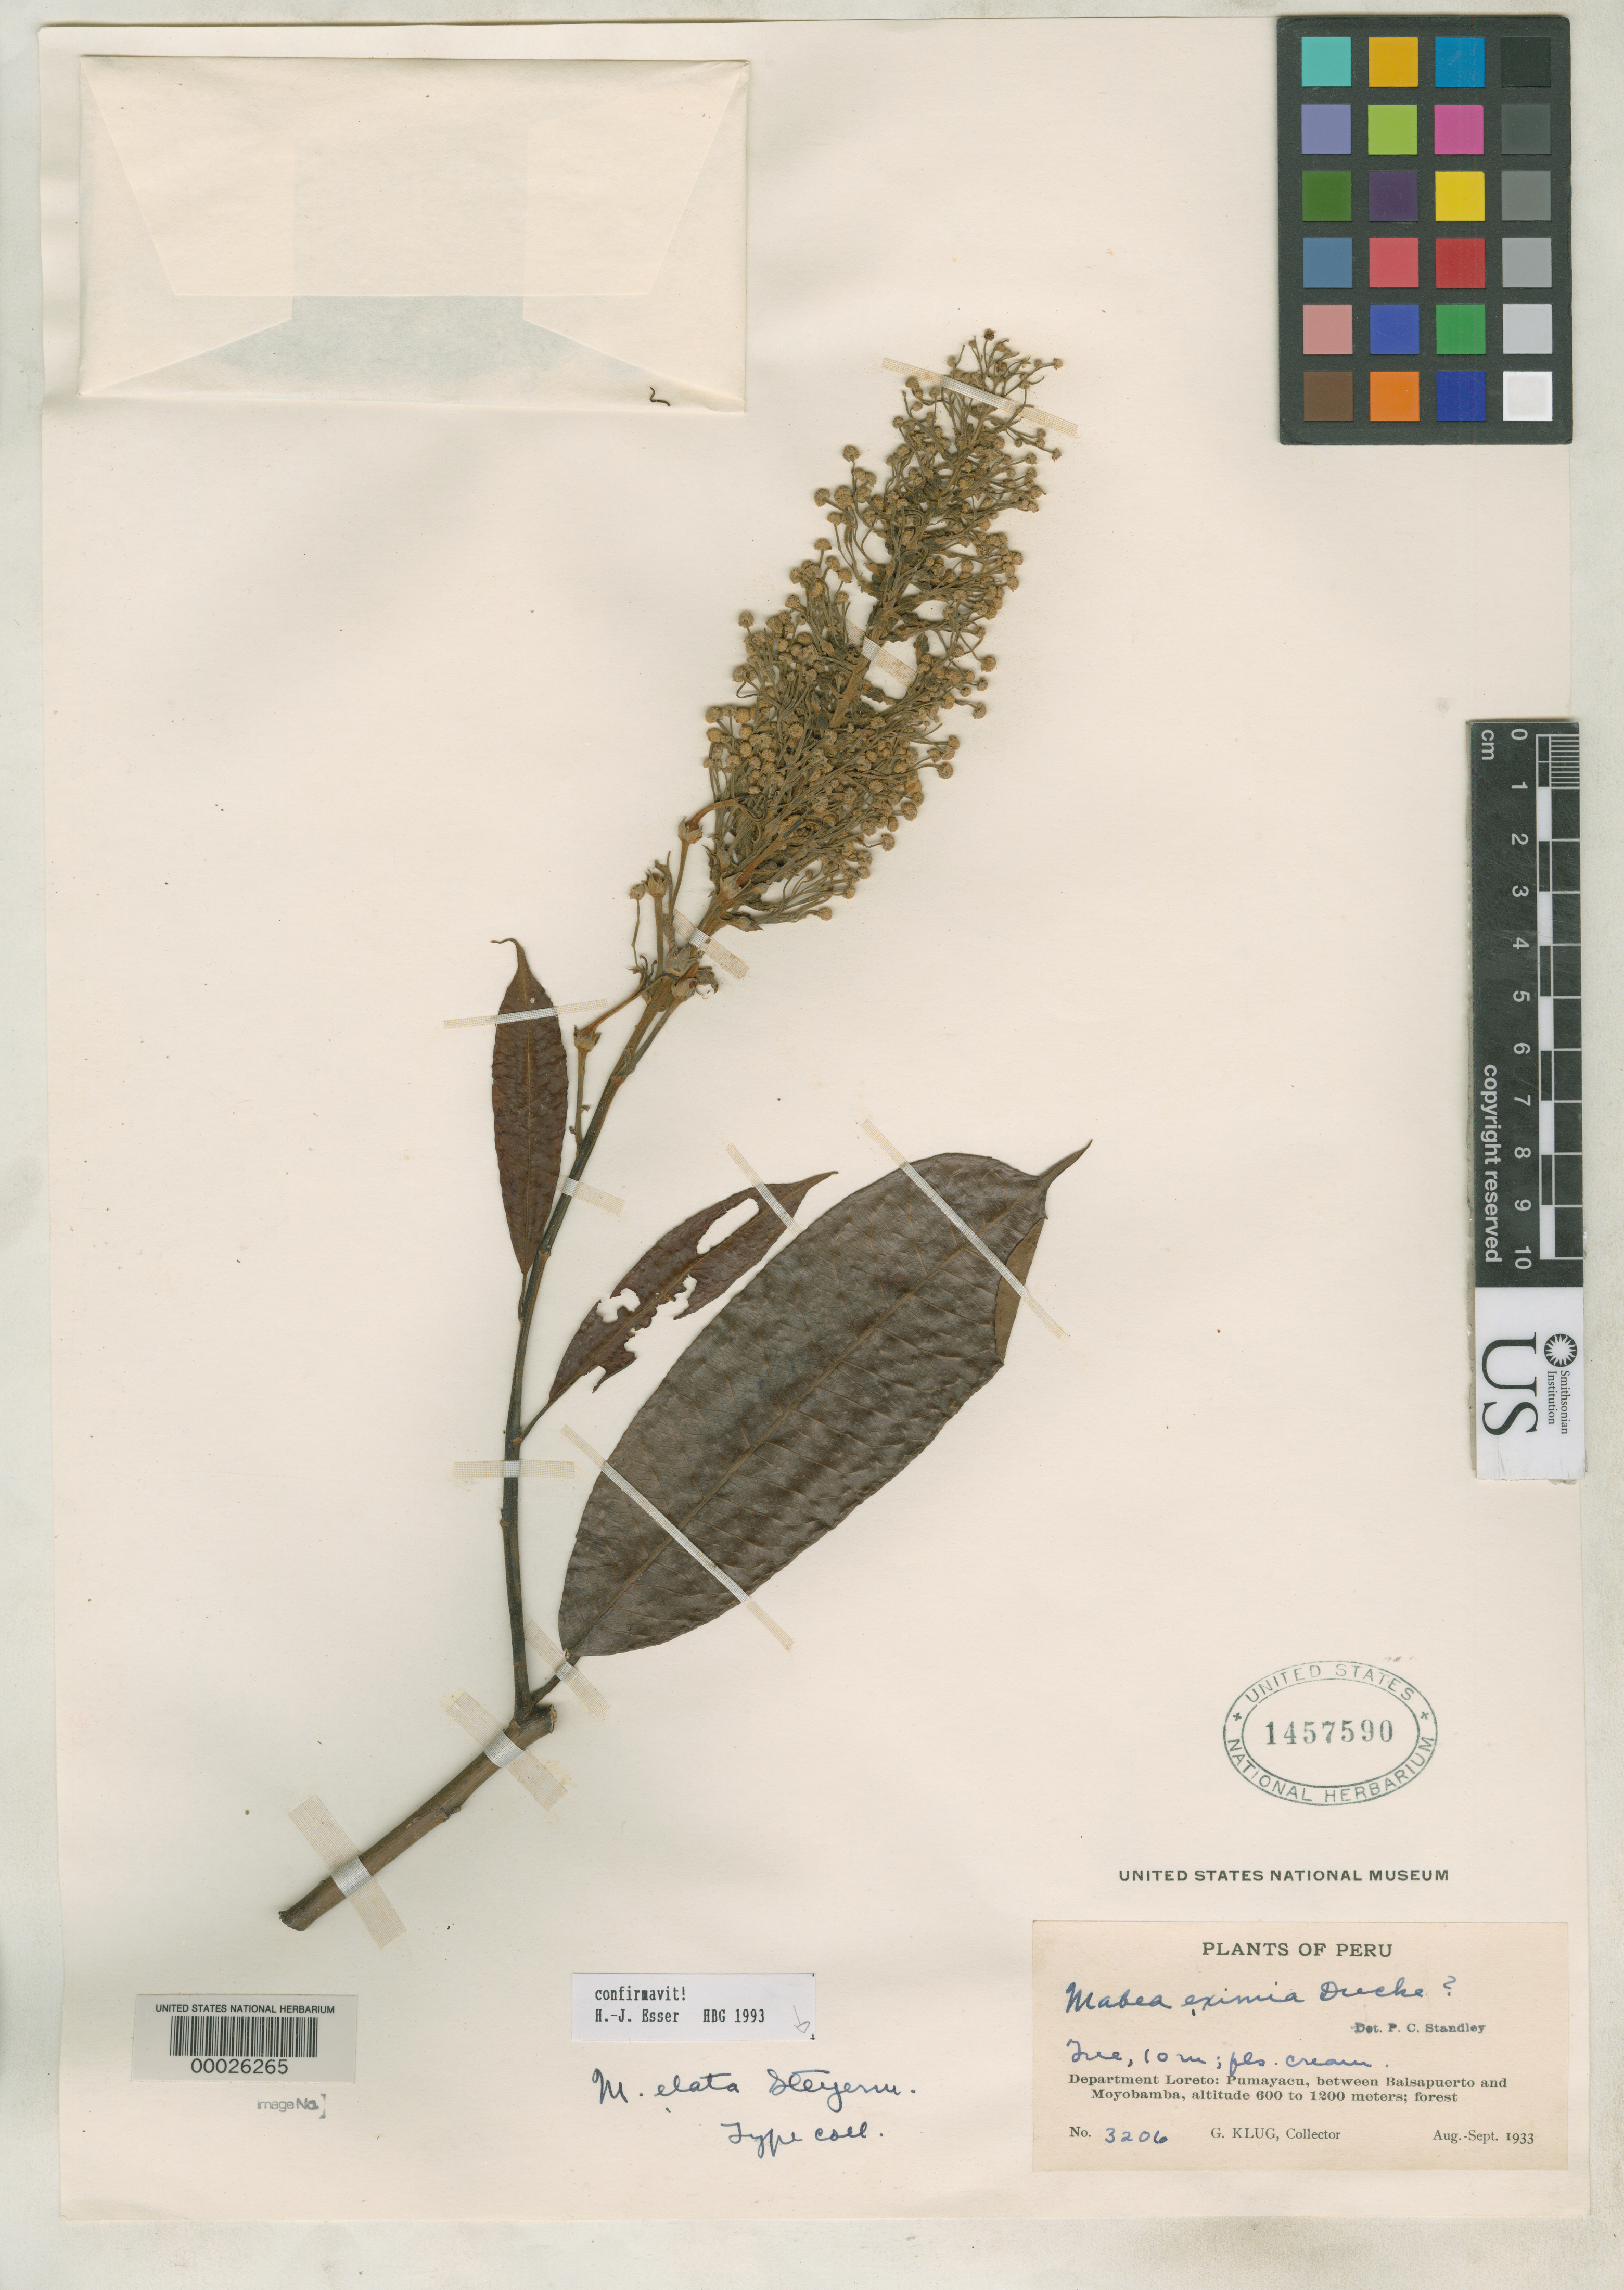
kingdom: Plantae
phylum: Tracheophyta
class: Magnoliopsida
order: Malpighiales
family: Euphorbiaceae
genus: Mabea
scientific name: Mabea elata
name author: Steyerm.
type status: Isotype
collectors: G. Klug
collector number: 3206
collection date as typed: Aug 1933 to -- Sep 1933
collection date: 1933-08/1933-09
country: Peru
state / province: Loreto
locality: Pumayacu, between Balsapuerto and Moyobamba.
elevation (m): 600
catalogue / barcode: US 1457590